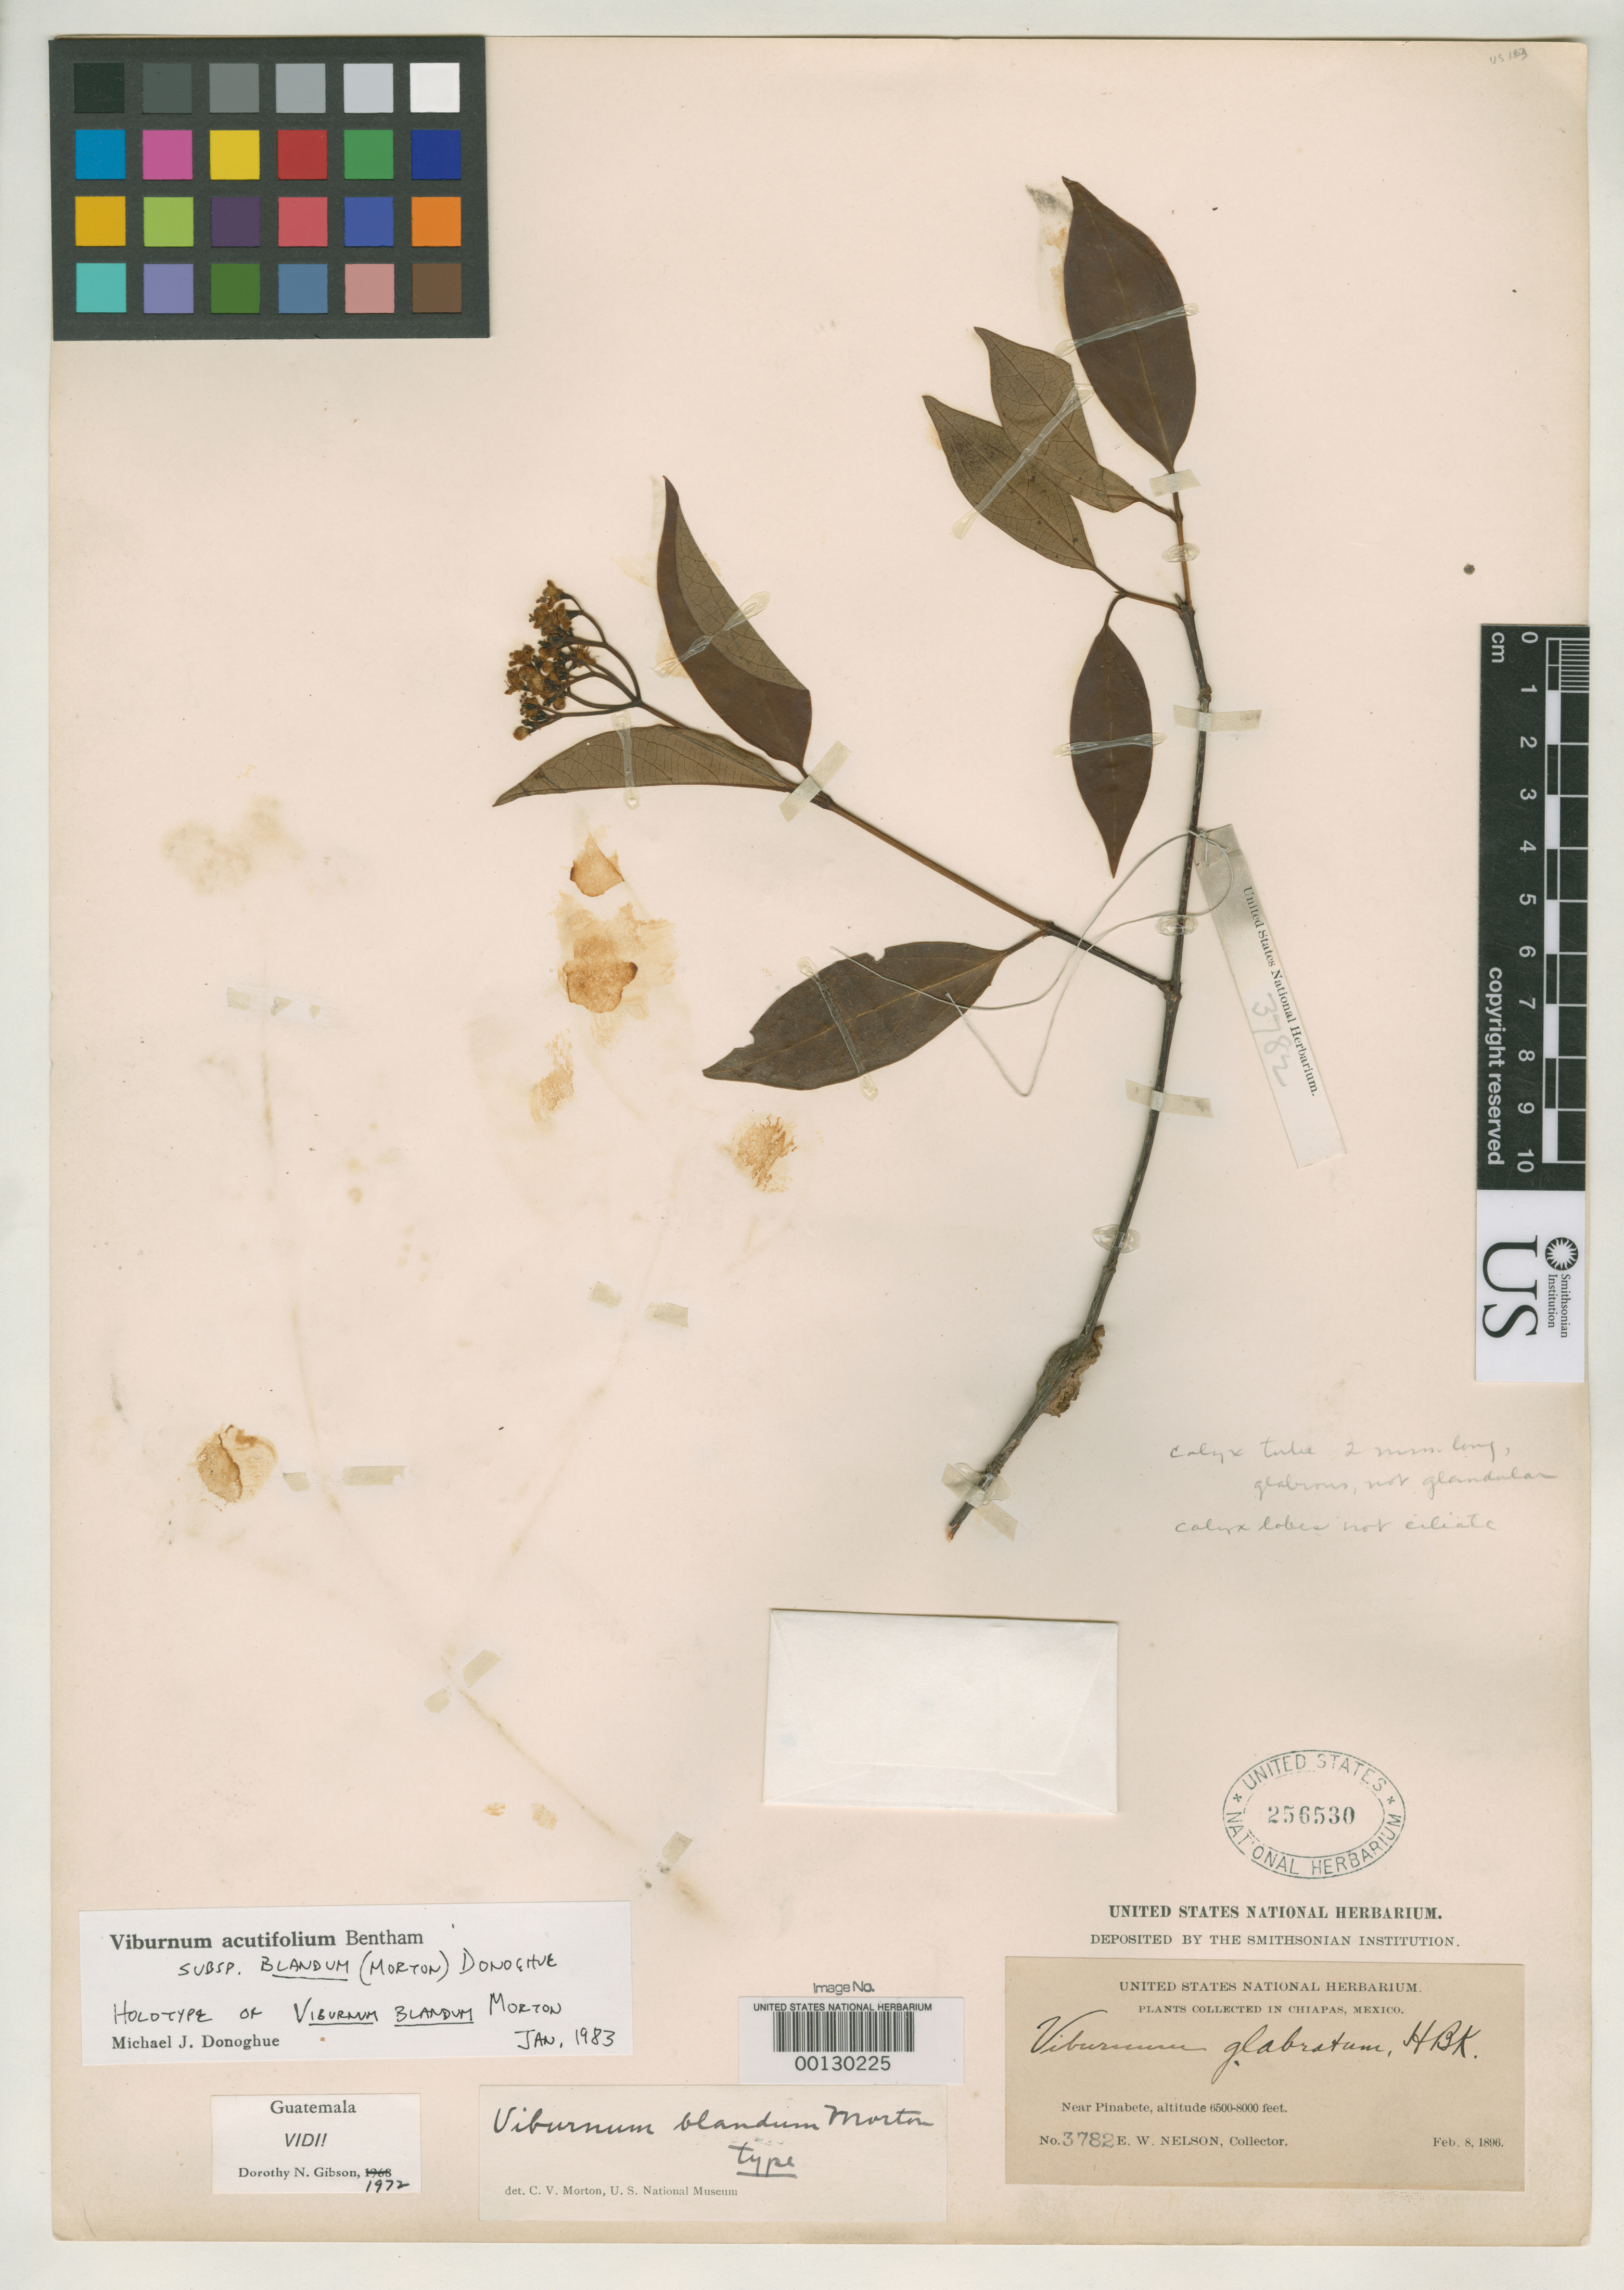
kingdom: Plantae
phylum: Tracheophyta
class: Magnoliopsida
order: Dipsacales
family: Viburnaceae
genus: Viburnum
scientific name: Viburnum blandum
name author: C.V. Morton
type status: Holotype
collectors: E. W. Nelson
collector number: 3782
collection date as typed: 08 Feb 1896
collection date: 1896-02-08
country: Mexico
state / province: Chiapas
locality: Pinabete.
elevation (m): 2200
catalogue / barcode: US 256530